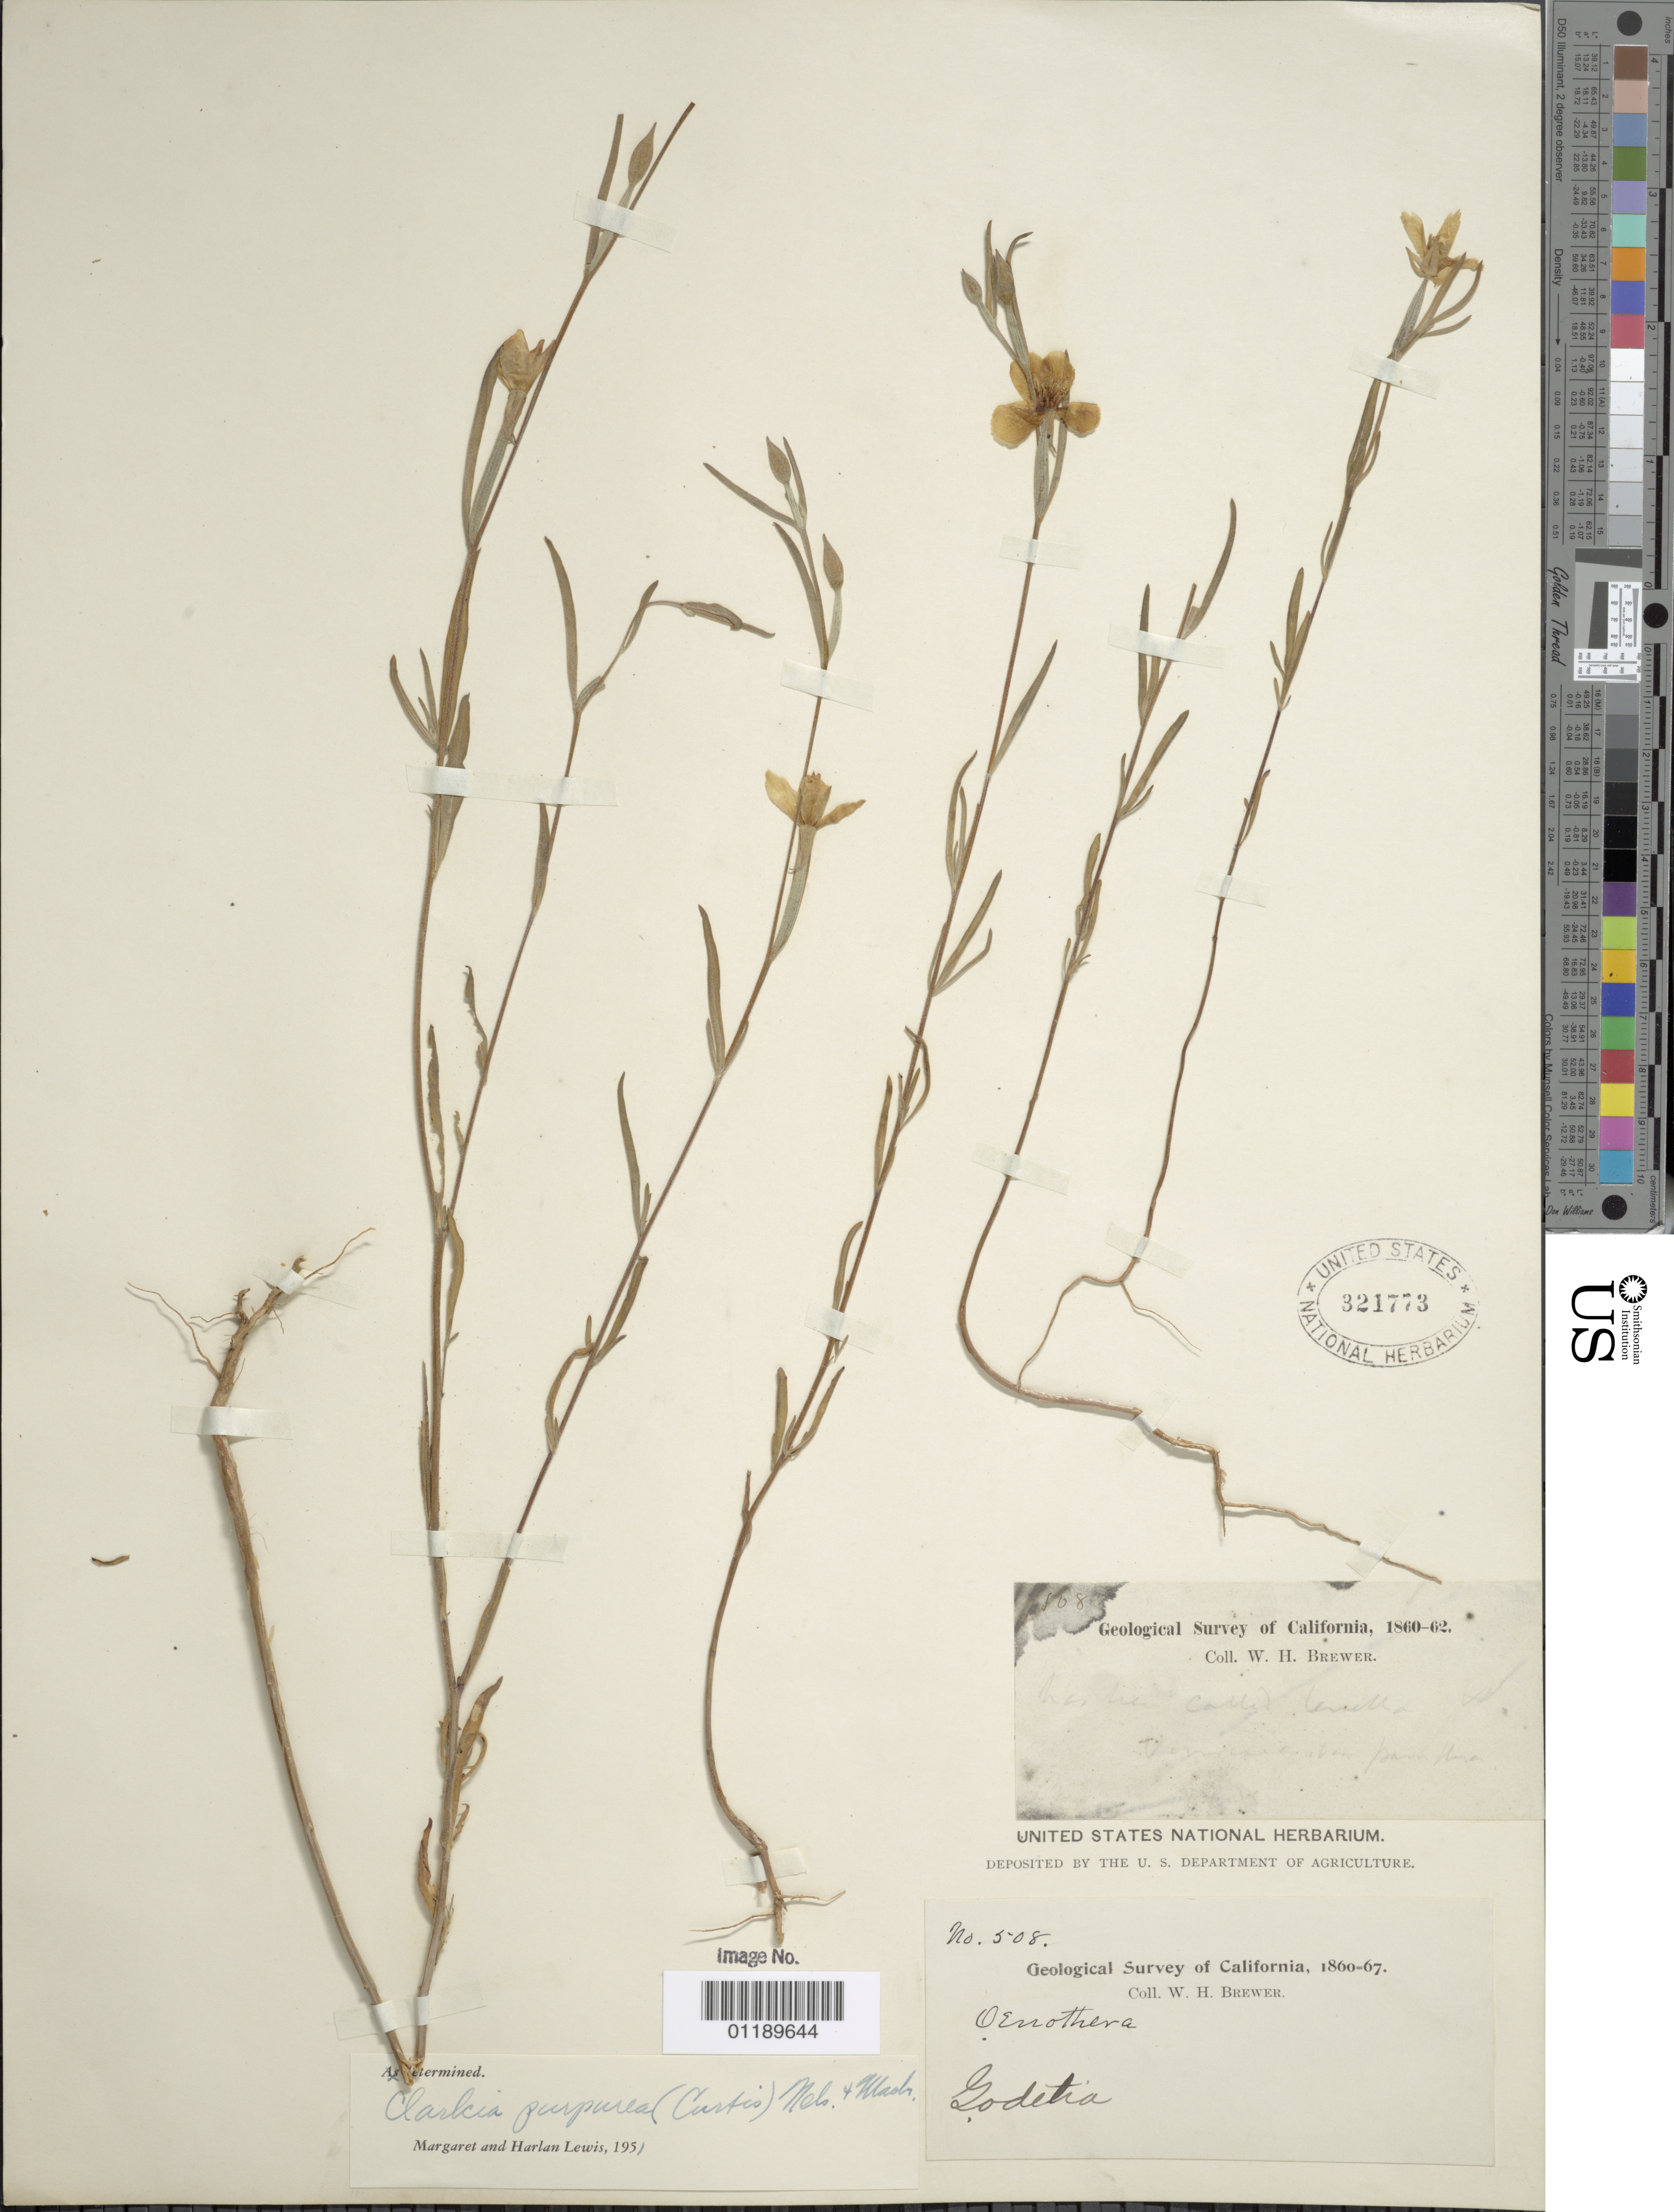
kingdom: Plantae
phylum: Tracheophyta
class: Magnoliopsida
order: Myrtales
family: Onagraceae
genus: Clarkia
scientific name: Clarkia purpurea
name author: (Curtis) A. Nelson & J.F. Macbr.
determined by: Lewis, --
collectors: W. H. Brewer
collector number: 508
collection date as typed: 1860 to -- --- 1867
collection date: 1860/1867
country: United States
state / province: California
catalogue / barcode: US 321773